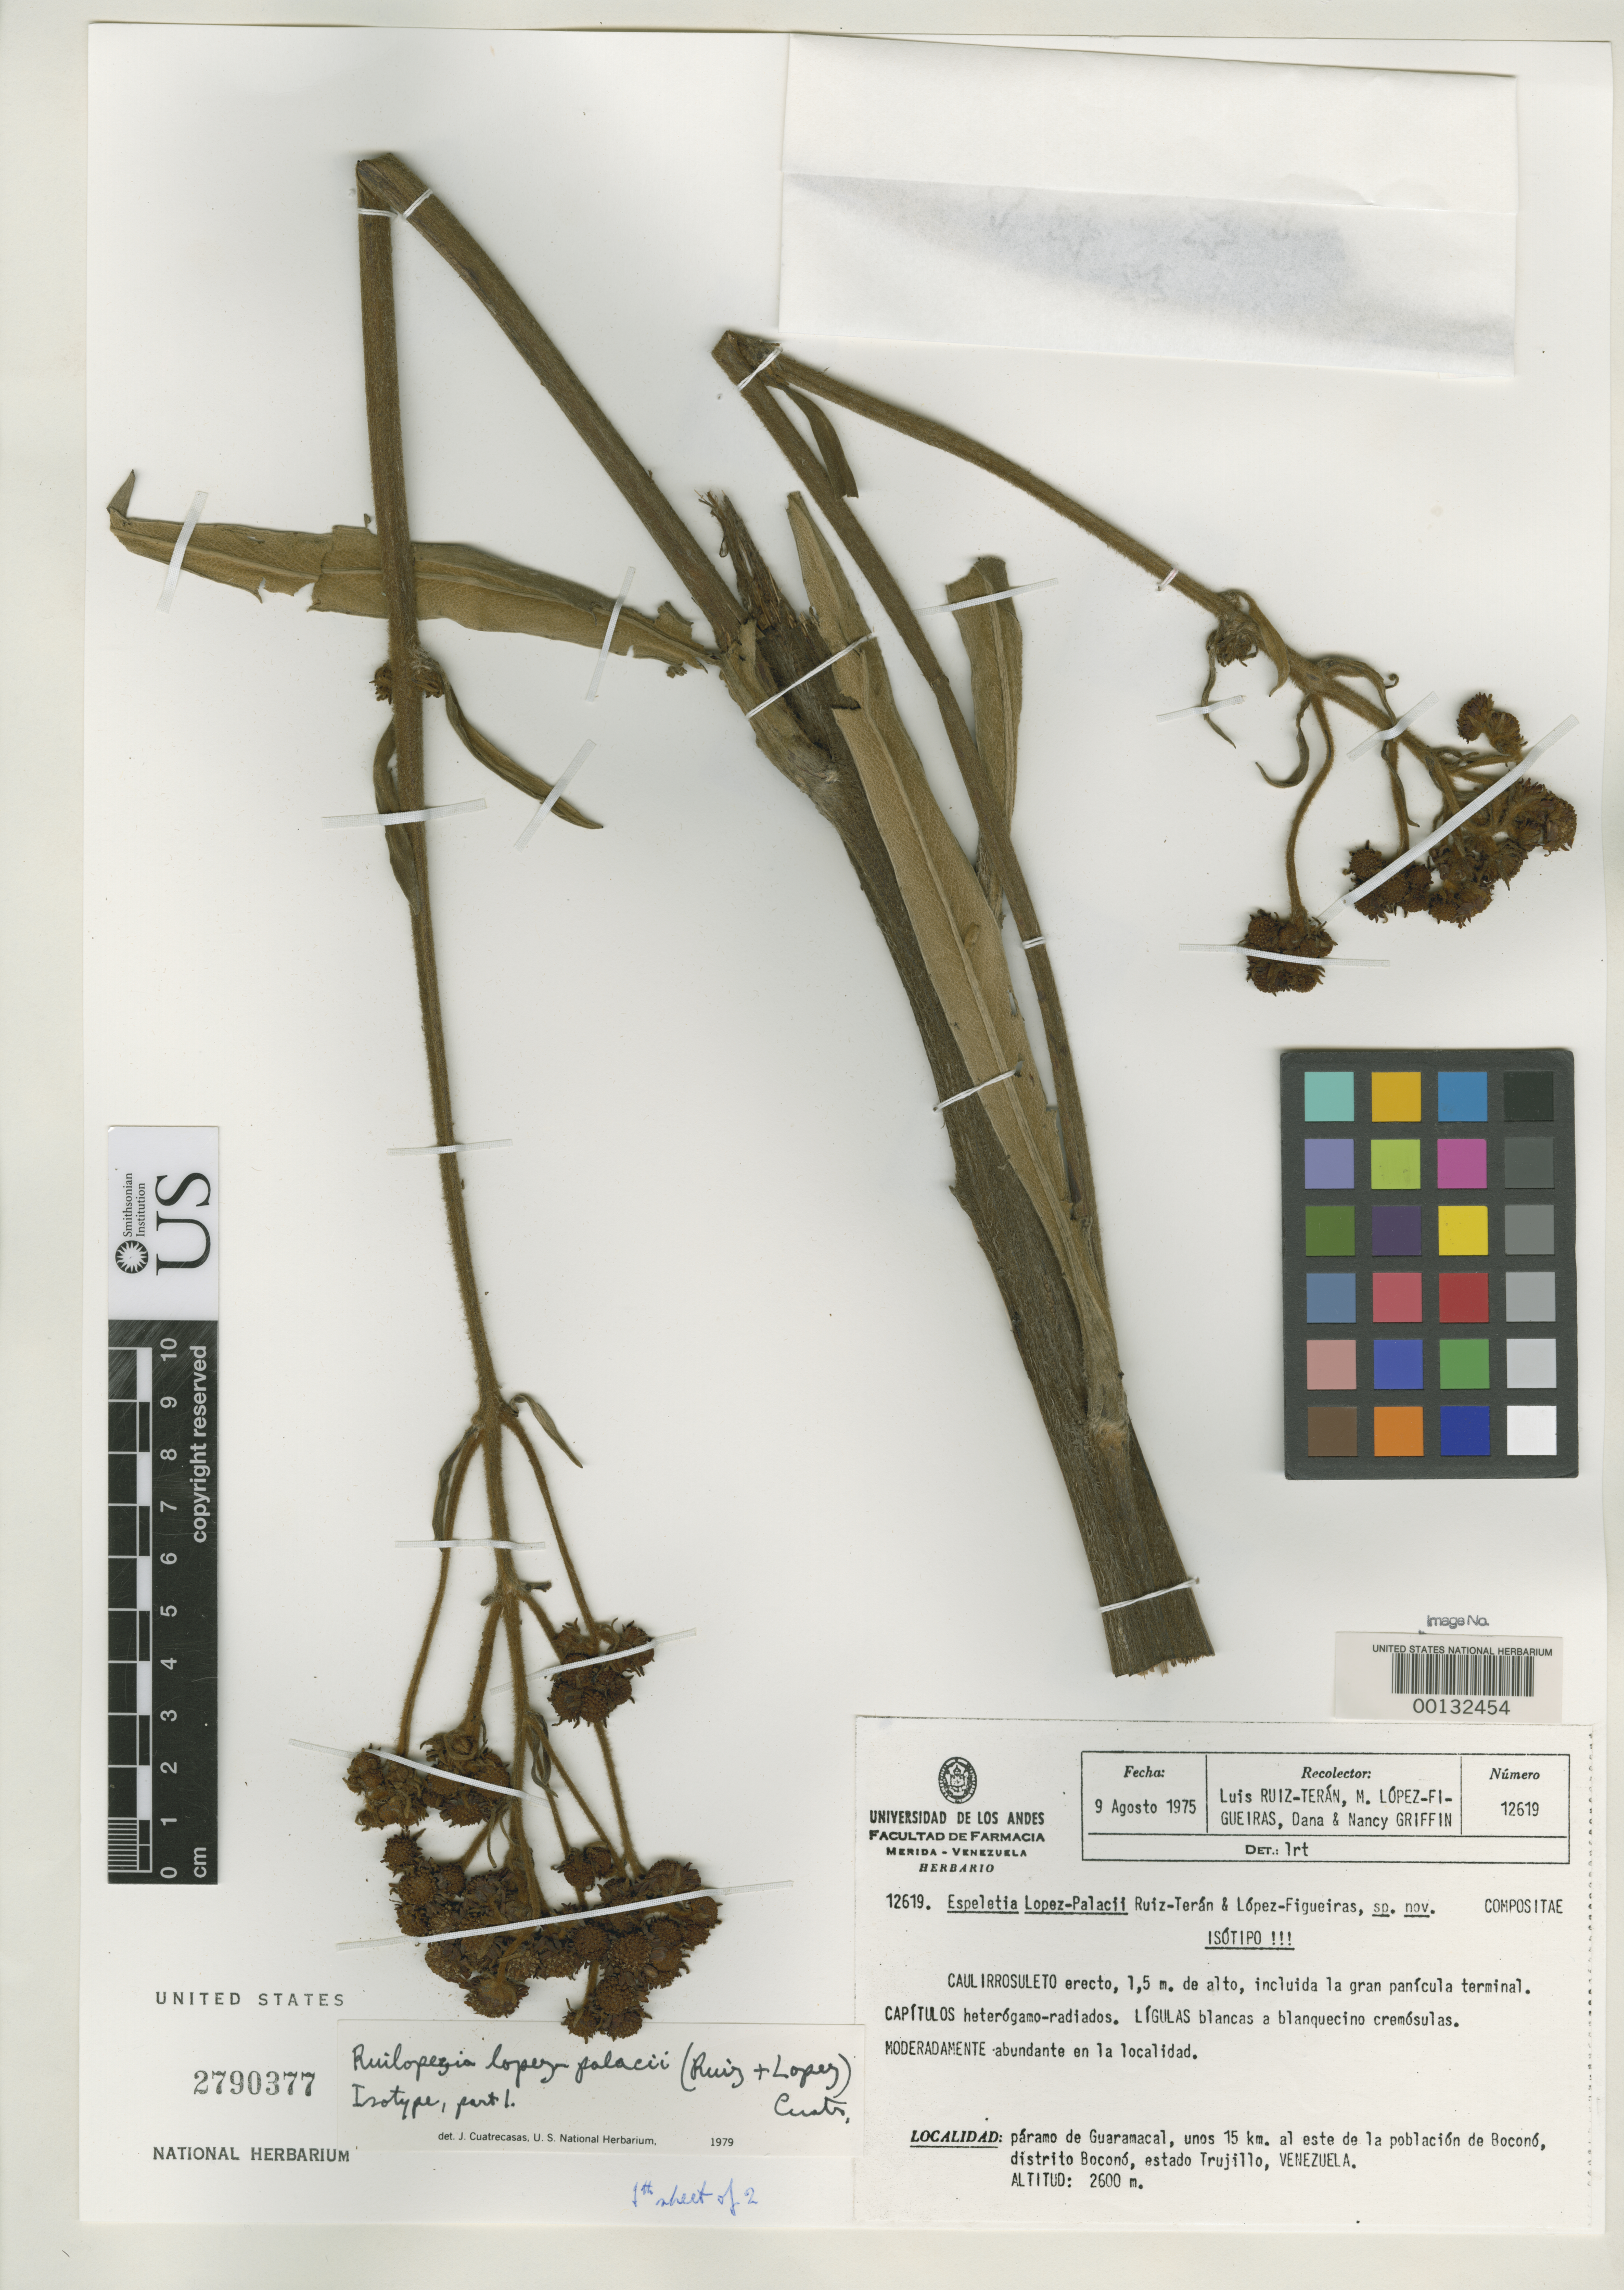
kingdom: Plantae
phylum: Tracheophyta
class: Magnoliopsida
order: Asterales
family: Asteraceae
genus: Espeletia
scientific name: Espeletia lopez-palacii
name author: Ruíz-Terán & López Fig.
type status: Isotype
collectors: L. E. Ruíz-Terán, M. López Figueiras, D. Griffin & N. Griffin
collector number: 12619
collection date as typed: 09 Aug 1975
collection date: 1975-08-09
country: Venezuela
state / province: Trujillo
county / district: Boconó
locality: Páramo de Guaramacal, 15 km E de la poblacion de Boconó [Páramo de Guaramacal, 15 km E of the village of Boconó]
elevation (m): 2600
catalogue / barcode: US 2790377